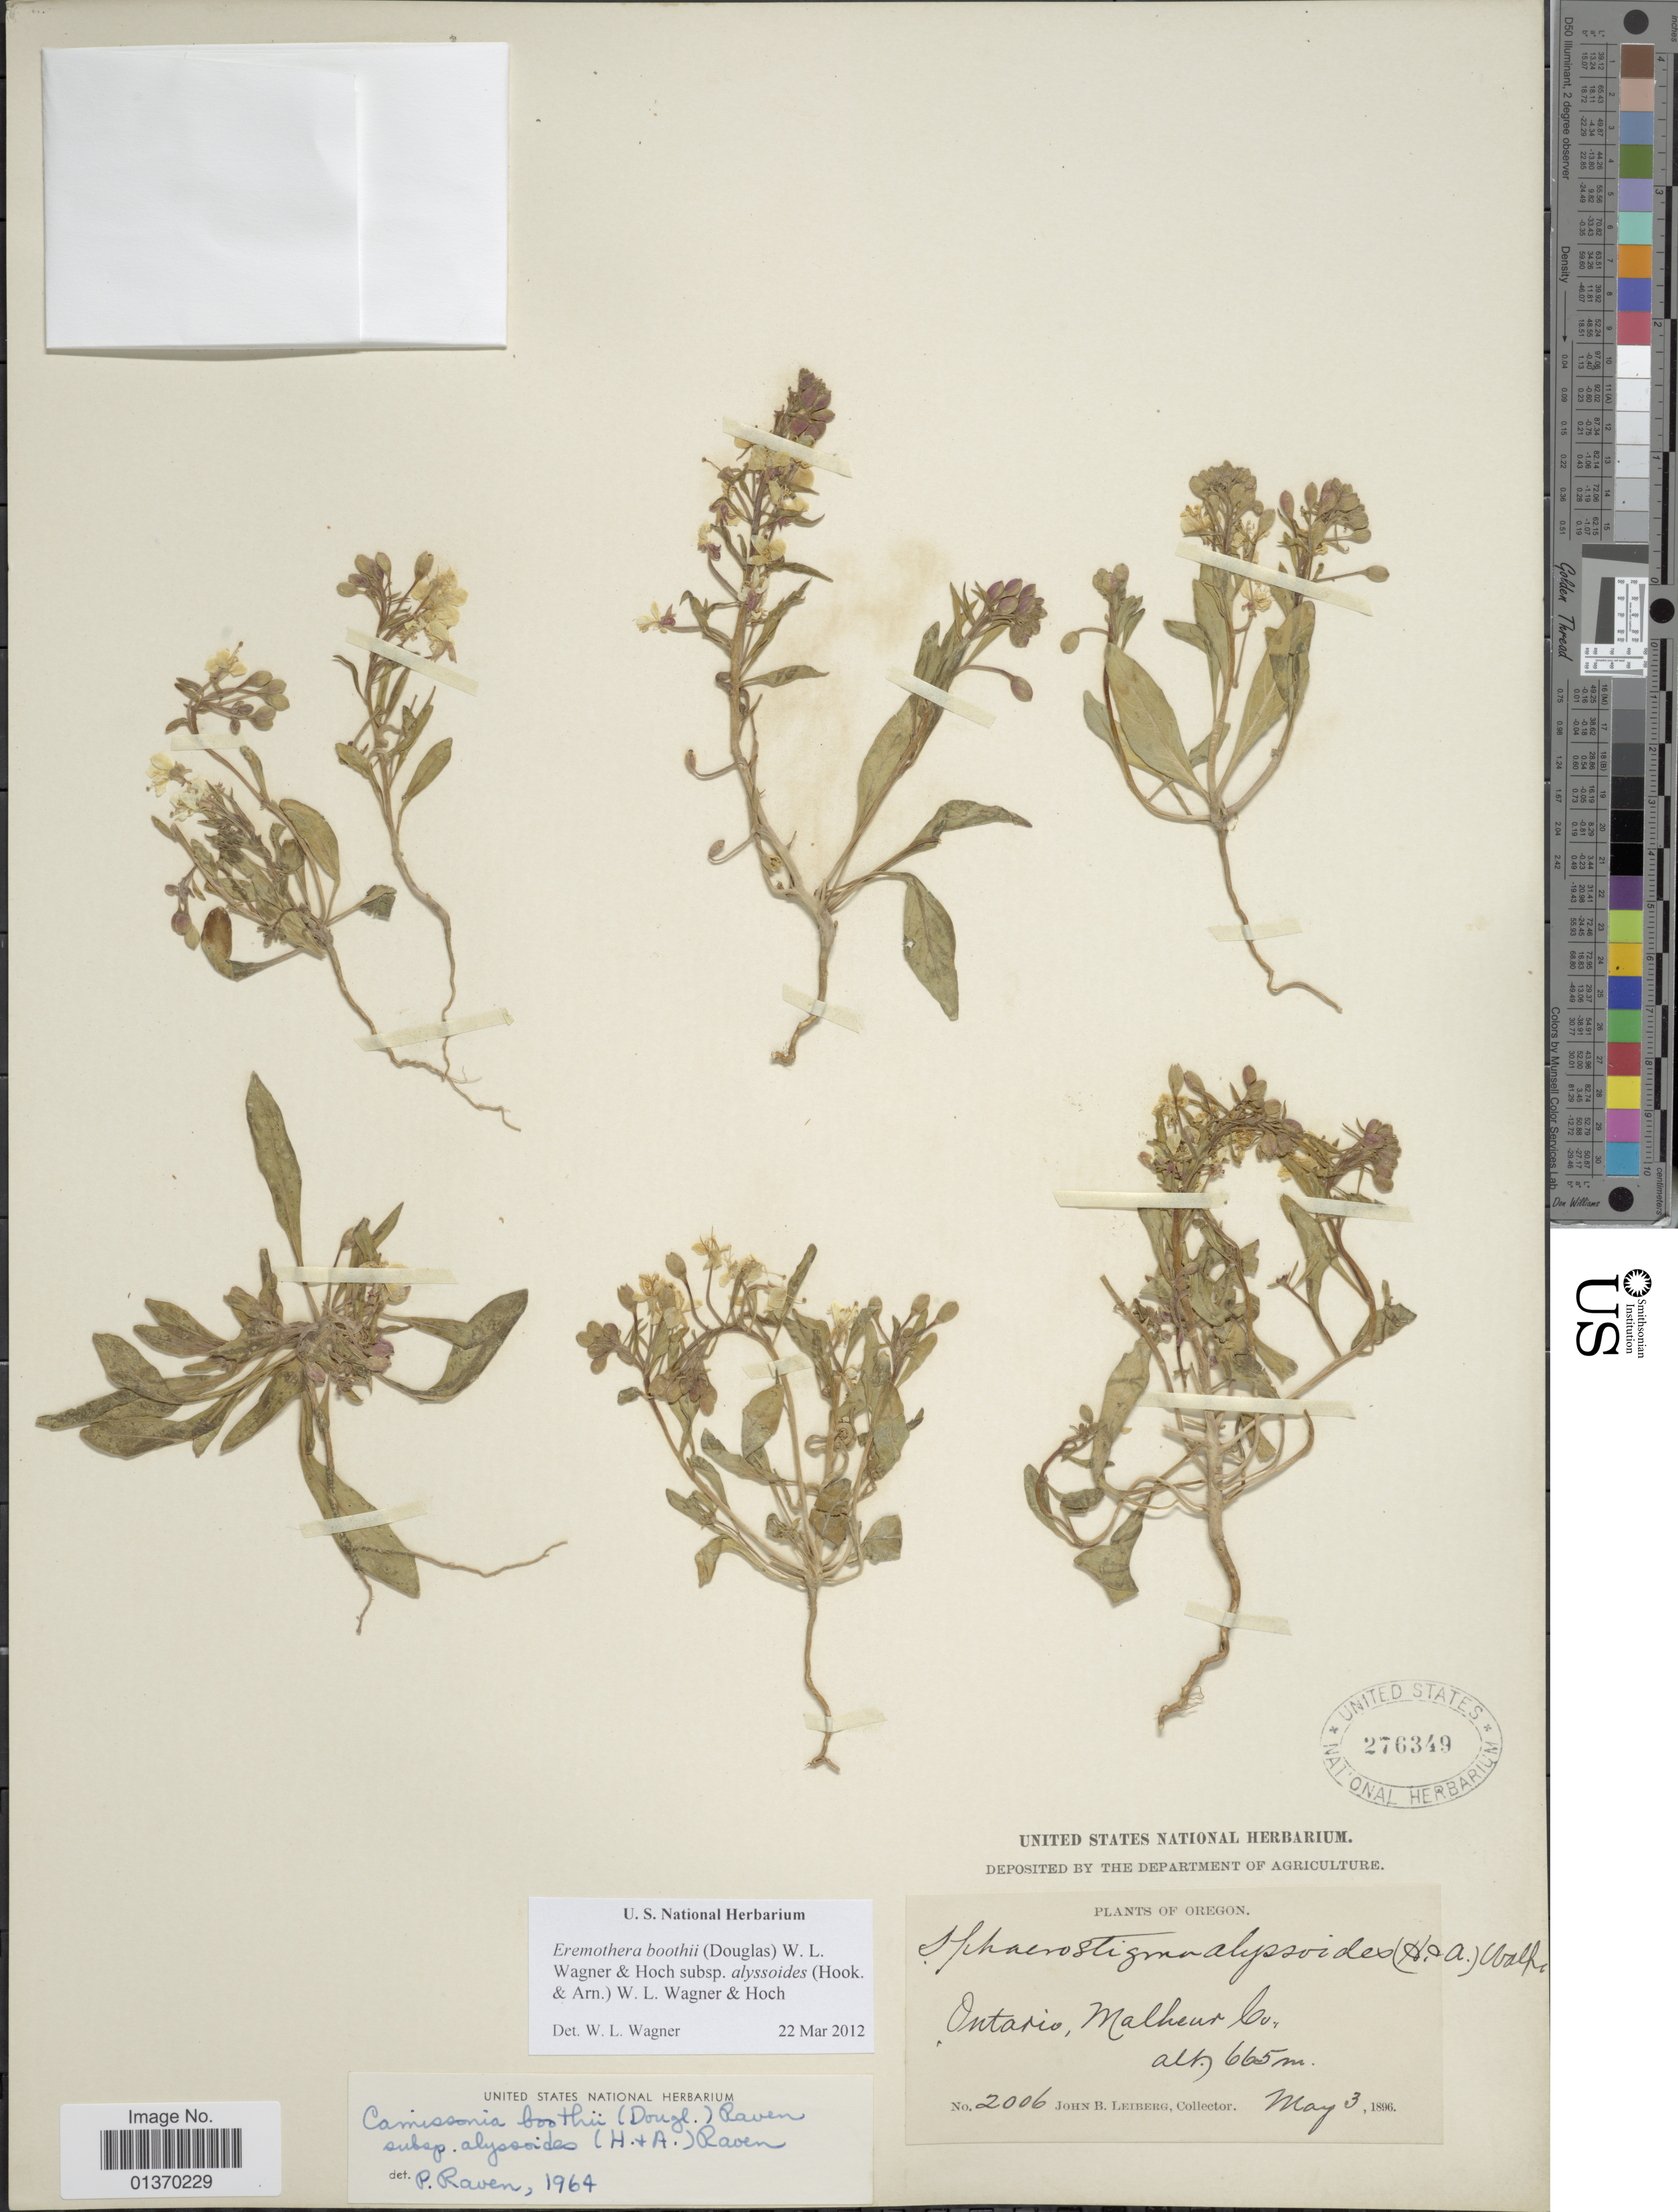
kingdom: Plantae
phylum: Tracheophyta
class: Magnoliopsida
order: Myrtales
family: Onagraceae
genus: Eremothera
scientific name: Eremothera boothii subsp. alyssoides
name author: (Hook. & Arn.) W.L. Wagner & Hoch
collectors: J. B. Leiberg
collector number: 2006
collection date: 1896-05-03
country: United States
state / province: Oregon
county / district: Malheur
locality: Ontario, Malheur Co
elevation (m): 665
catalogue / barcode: US 276349